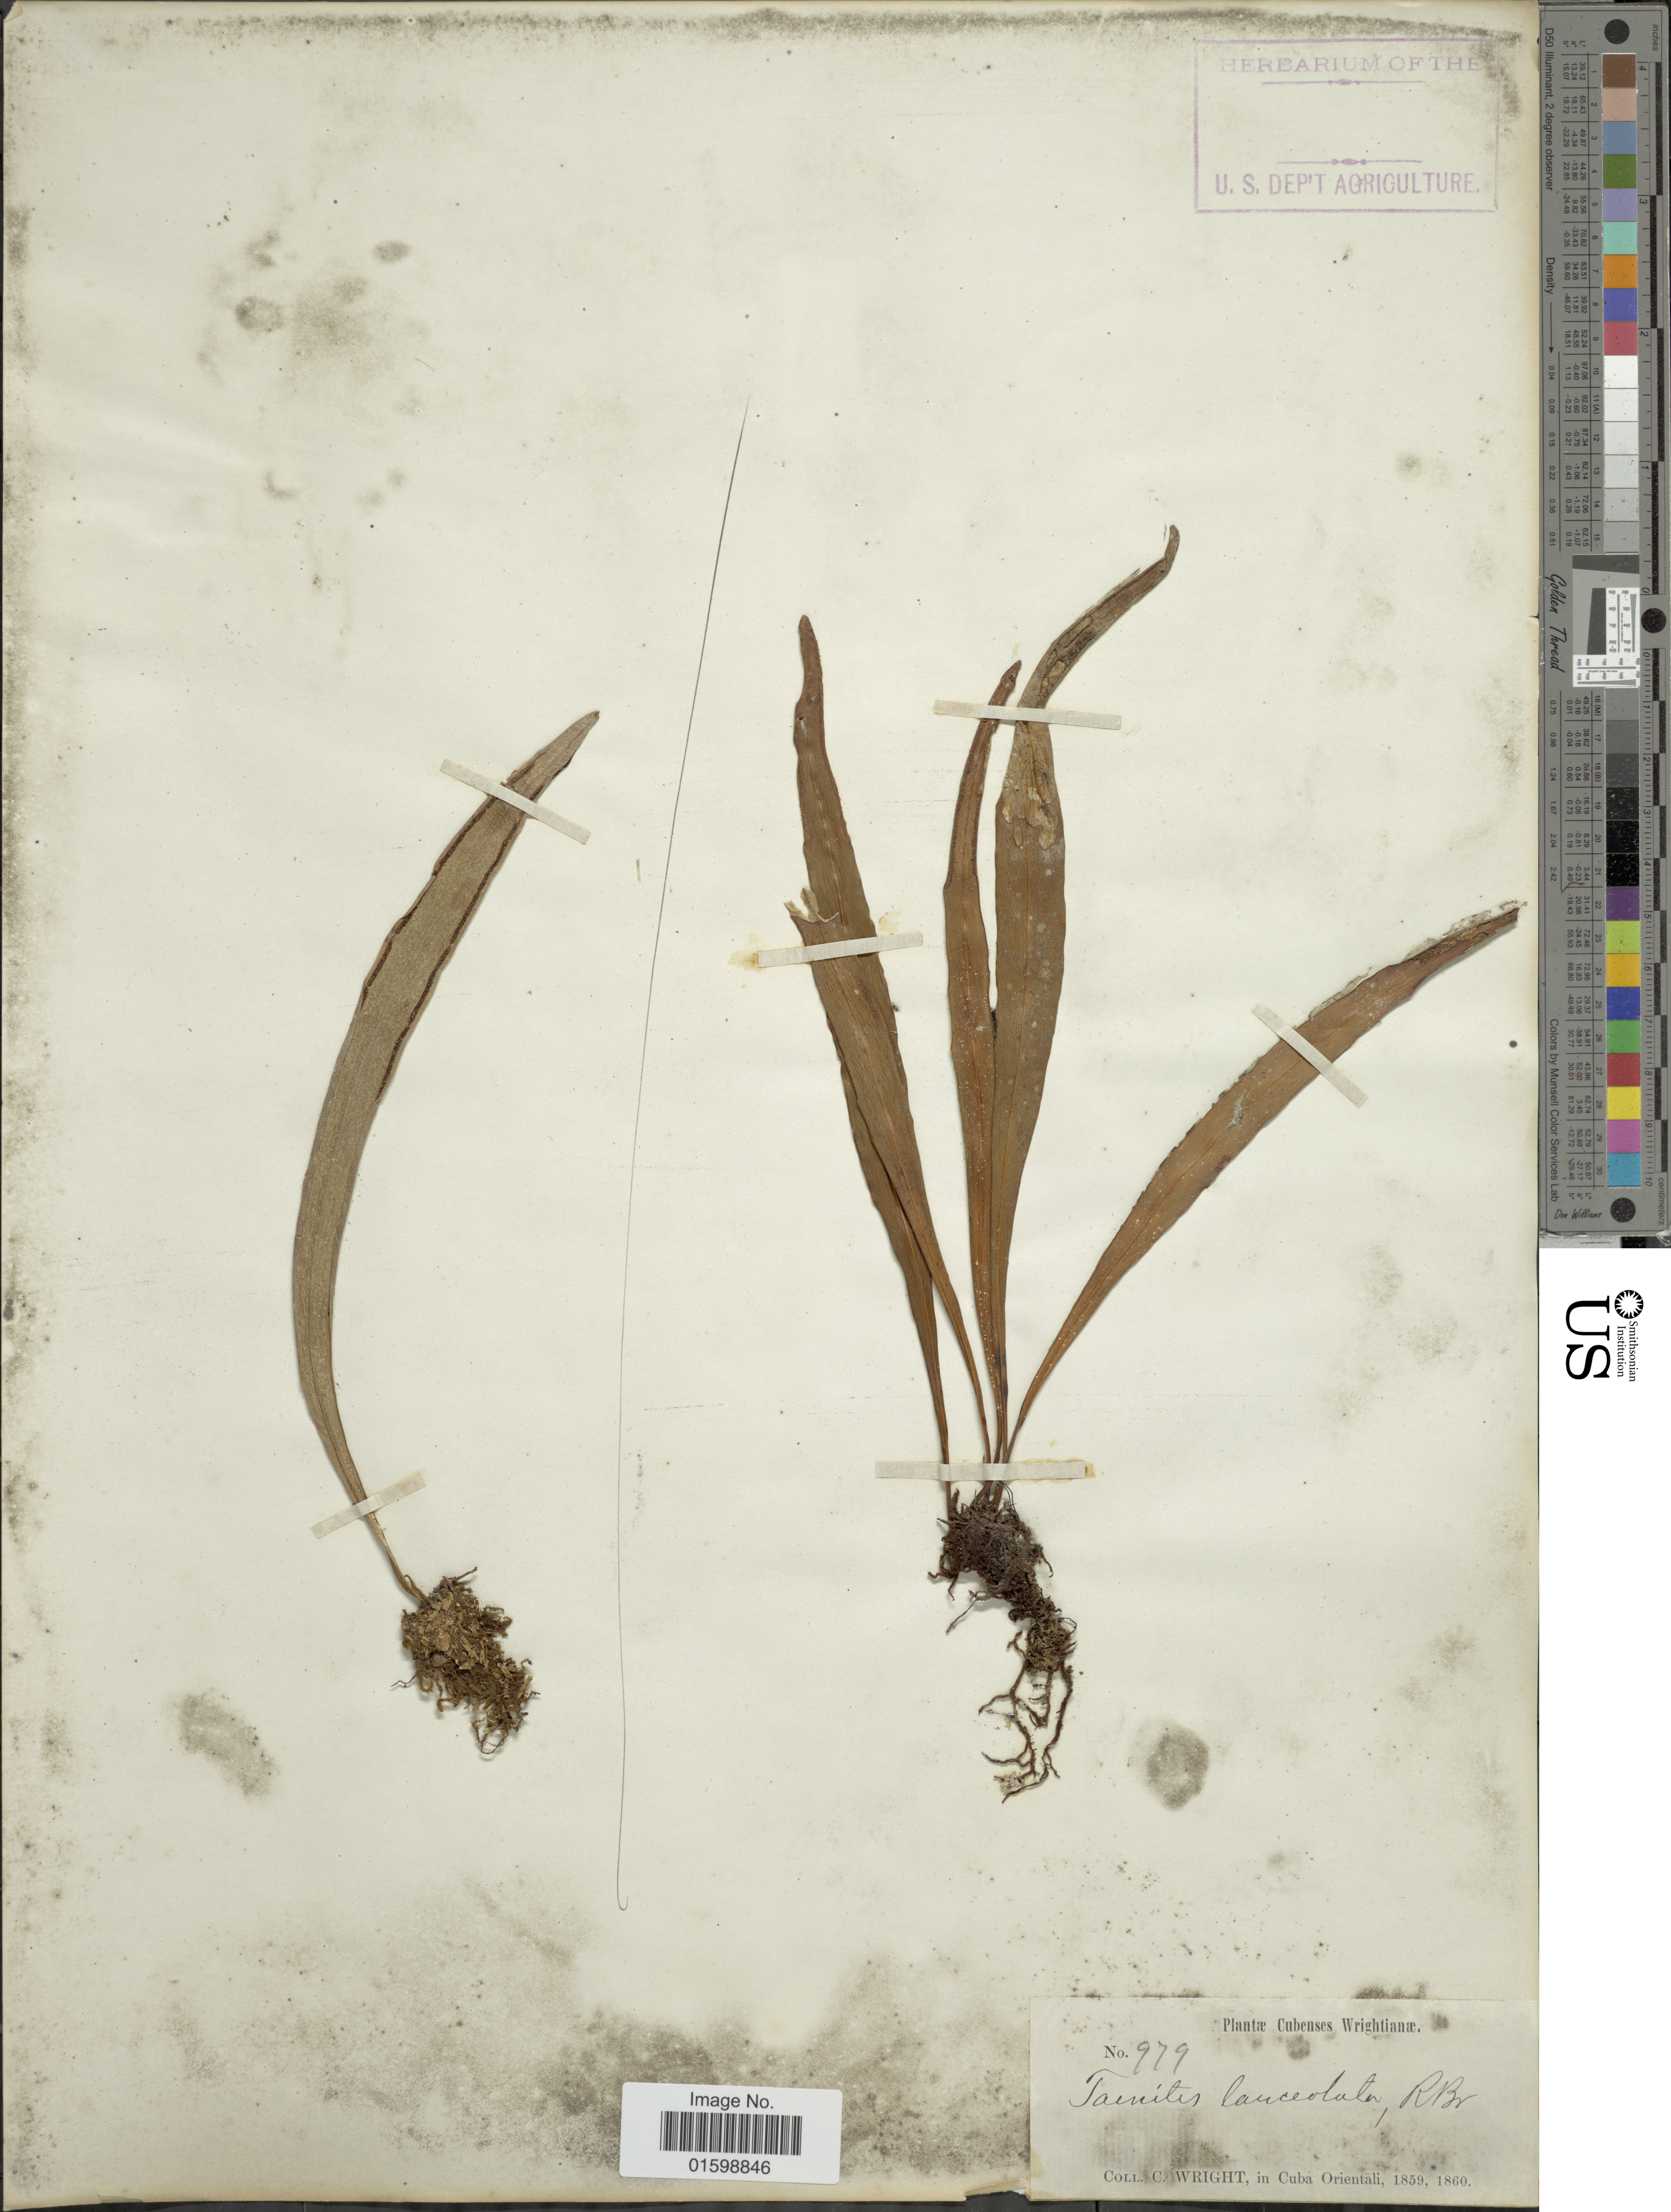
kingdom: Plantae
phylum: Tracheophyta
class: Polypodiopsida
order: Polypodiales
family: Polypodiaceae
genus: Pleopeltis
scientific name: Pleopeltis marginata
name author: A.R. Sm. & Tejero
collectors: C. Wright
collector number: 979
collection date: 1859/1860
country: Cuba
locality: Tanites lanceolatn, Rbr